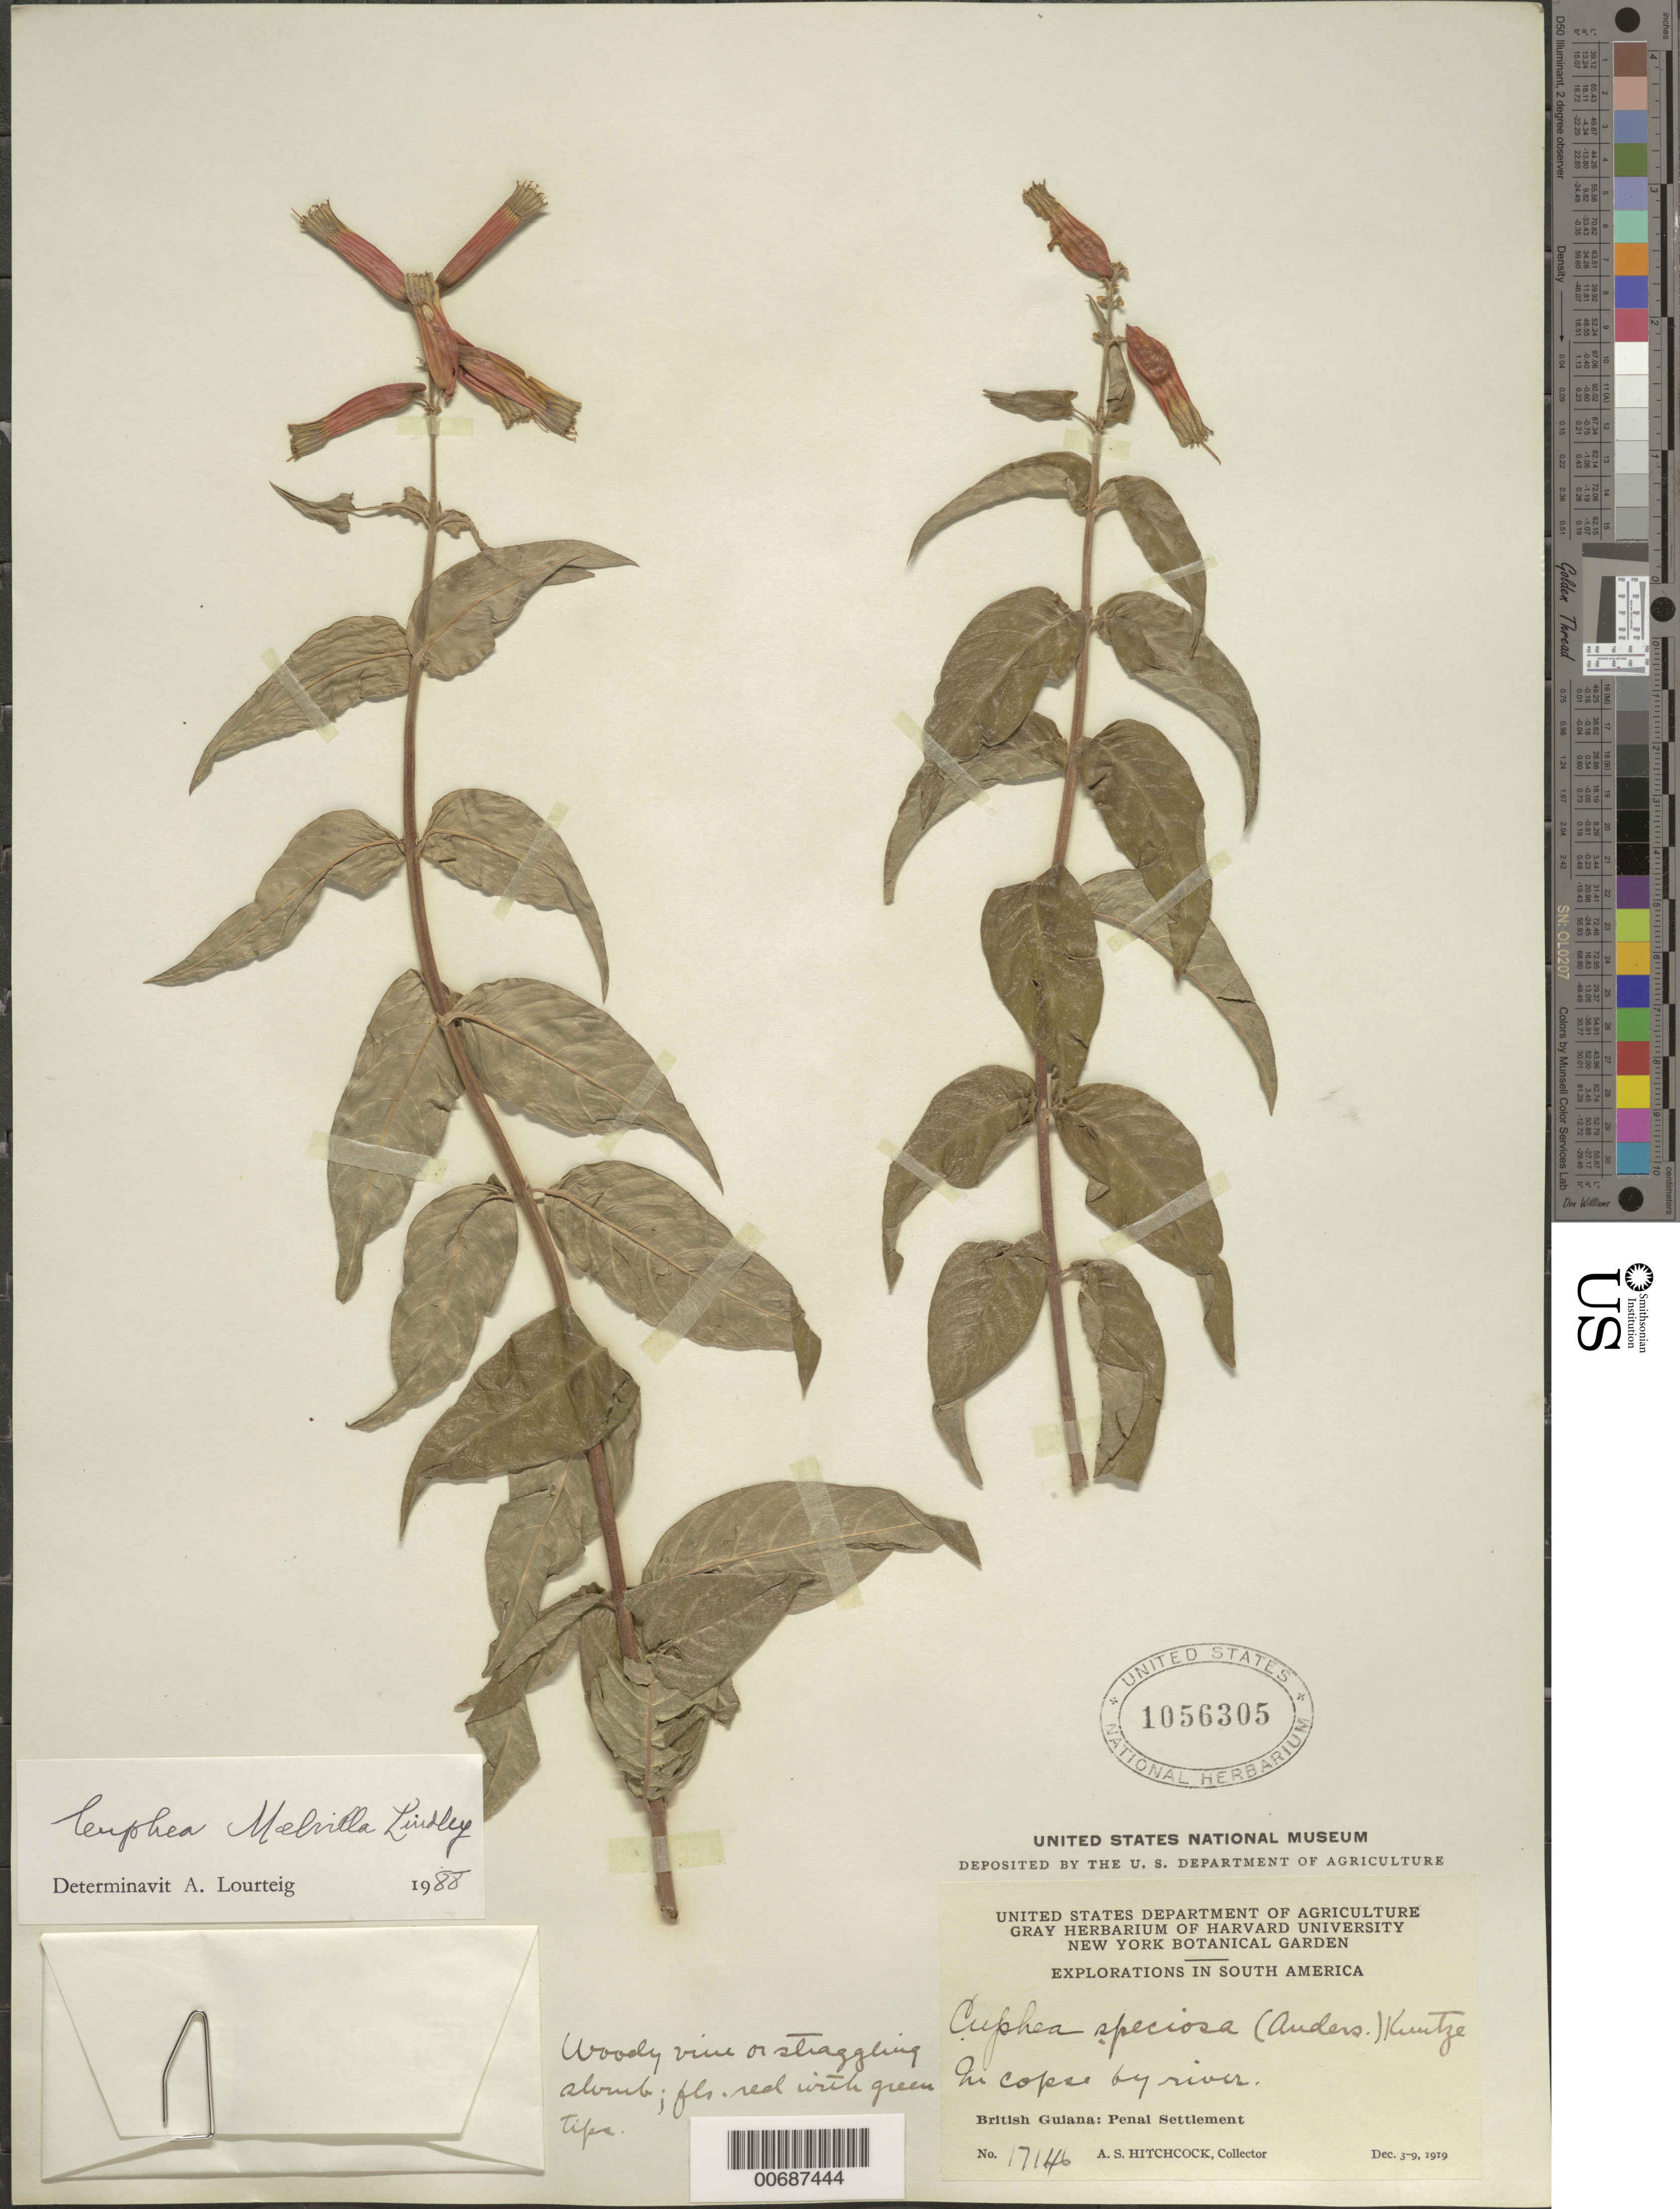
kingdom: Plantae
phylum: Tracheophyta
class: Magnoliopsida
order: Myrtales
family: Lythraceae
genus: Cuphea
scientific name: Cuphea melvilla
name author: Lindl.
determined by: Lourteig, A.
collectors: A. S. Hitchcock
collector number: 17146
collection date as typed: Dec. 3-9, 1919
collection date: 1919-12-03/1919-12-09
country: Guyana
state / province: Cuyuni-Mazaruni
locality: Penal Settlement, on W side of Essequibo River, near mouth of Mazaruni River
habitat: Copse by river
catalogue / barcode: US 1056305